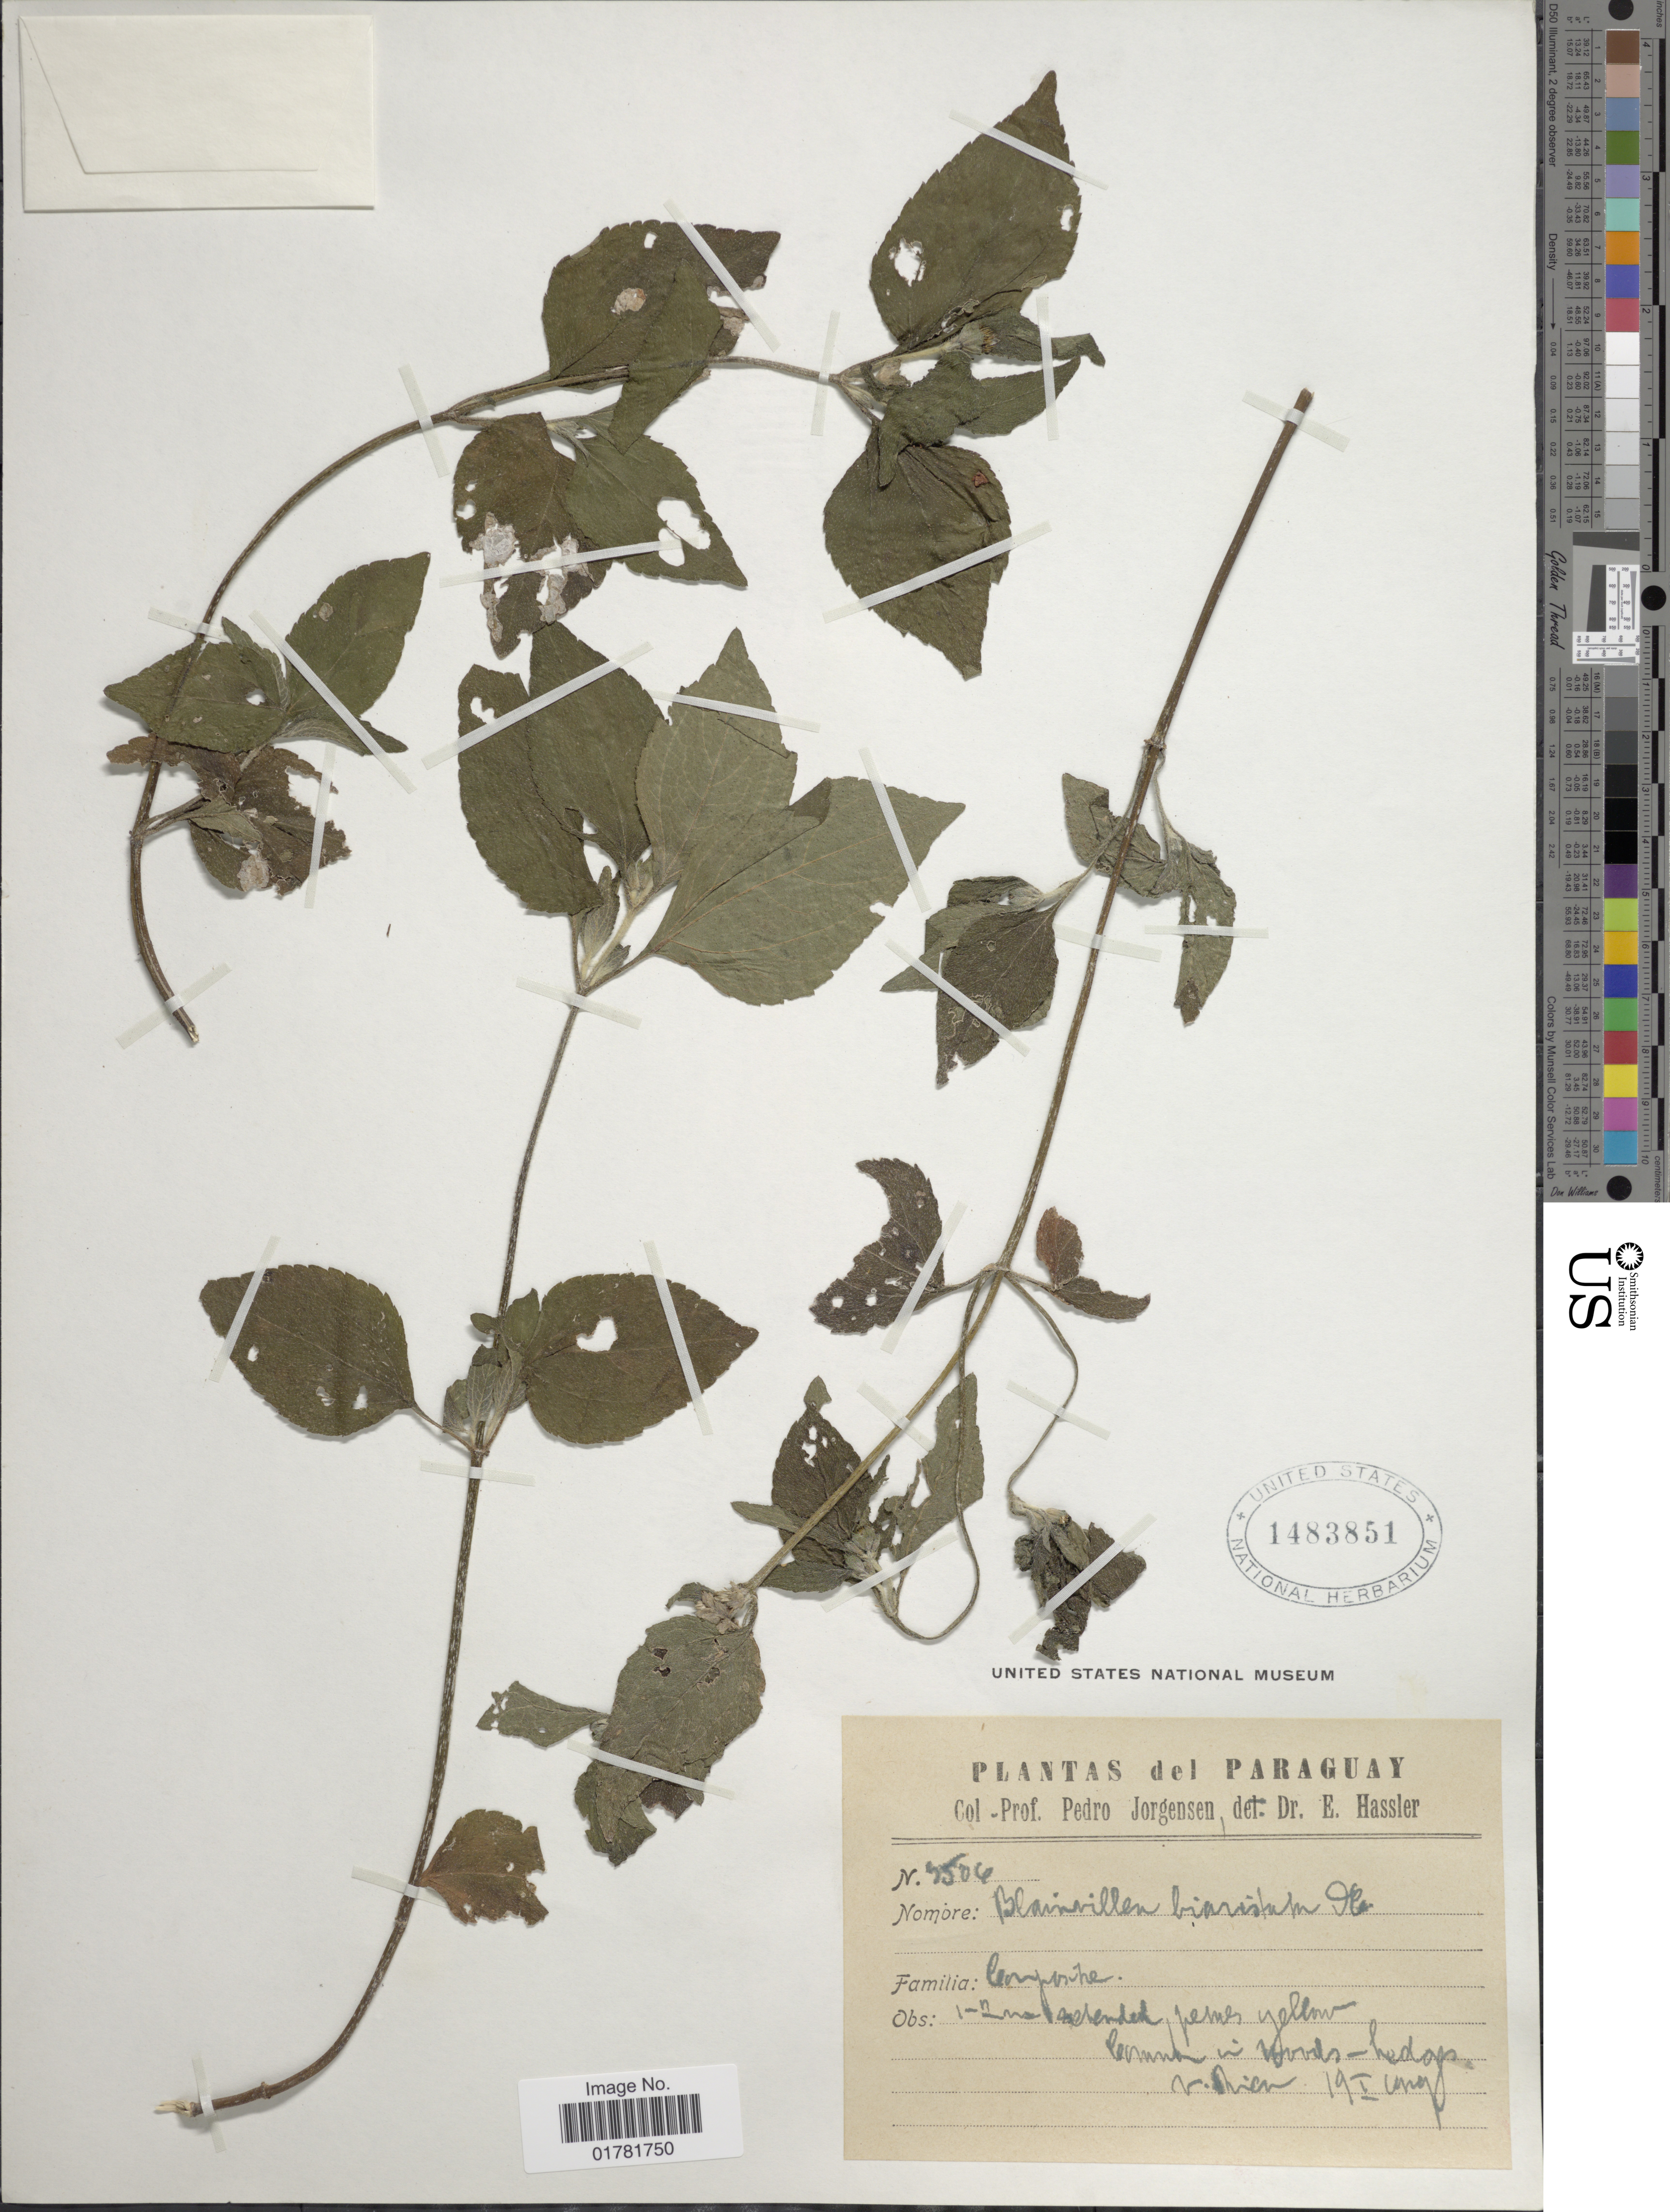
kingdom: Plantae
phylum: Tracheophyta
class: Magnoliopsida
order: Asterales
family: Asteraceae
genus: Calyptocarpus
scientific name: Calyptocarpus baristatus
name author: (DC.) H. Rob.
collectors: E. Hassler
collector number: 9506*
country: Paraguay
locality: V. Rican [interpreted]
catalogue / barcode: US 1483851